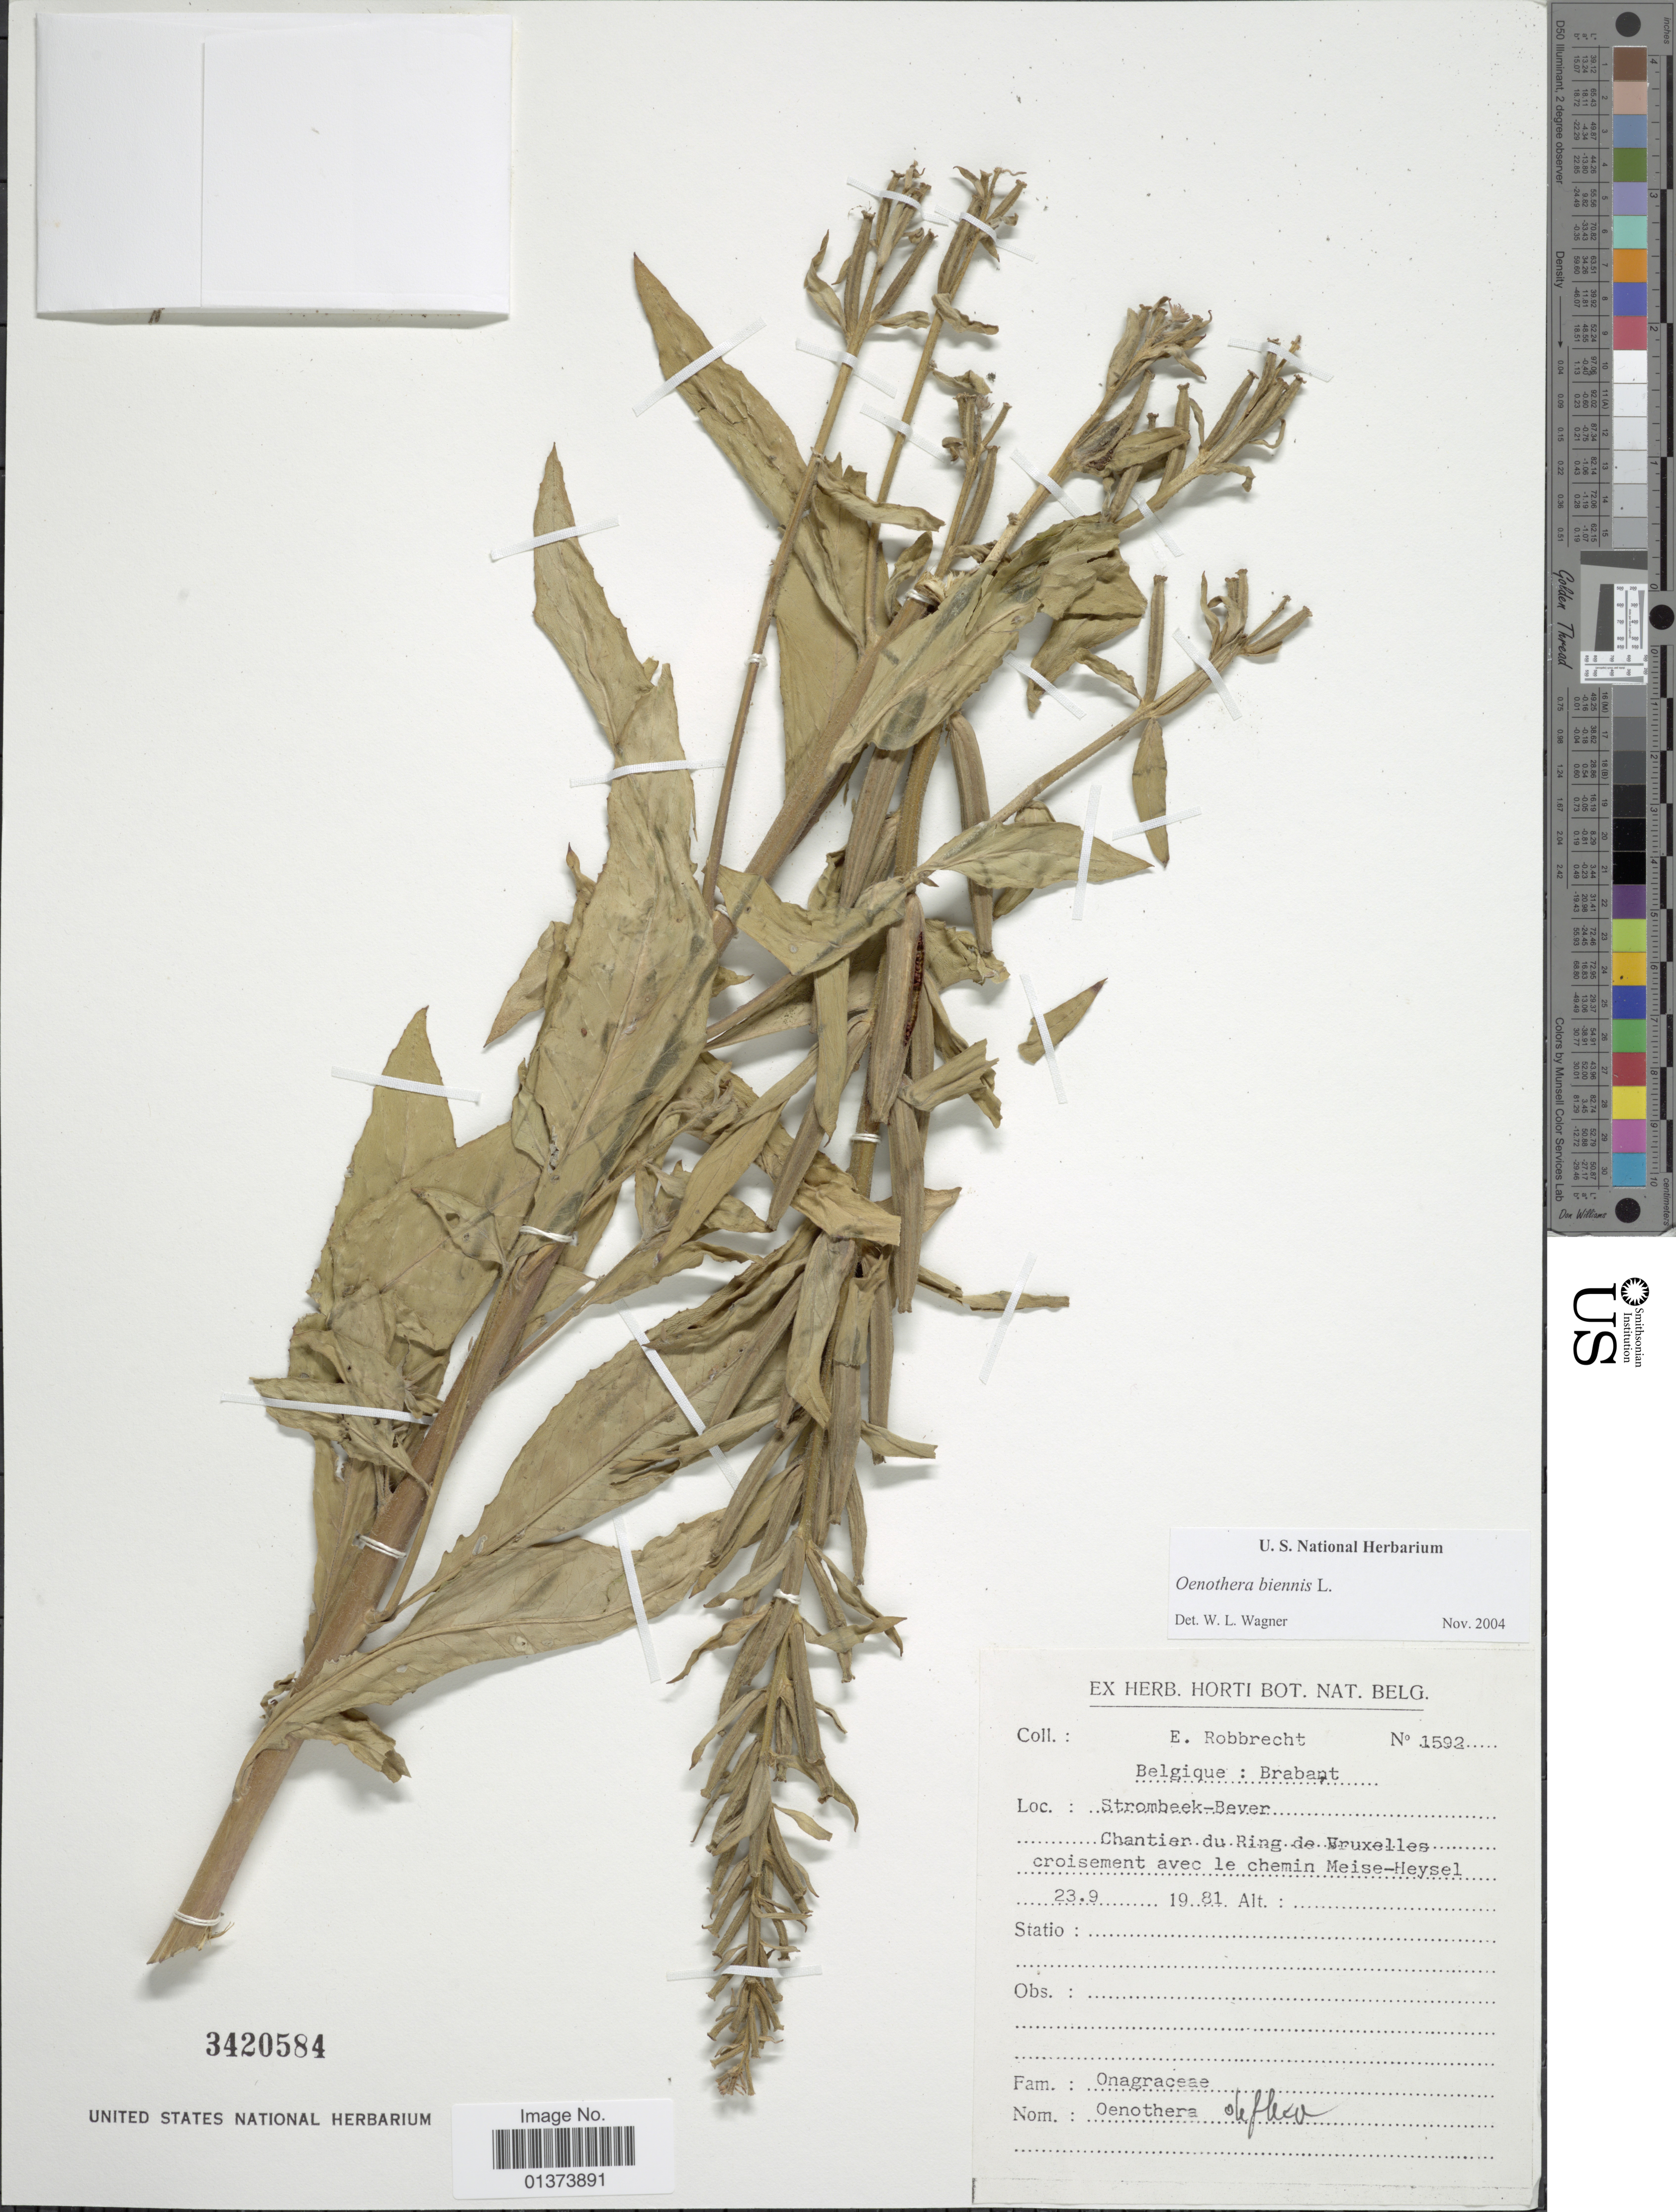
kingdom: Plantae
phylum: Tracheophyta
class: Magnoliopsida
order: Myrtales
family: Onagraceae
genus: Oenothera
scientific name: Oenothera biennis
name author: L.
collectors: E. Robbrecht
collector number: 1592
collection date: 1981-09-23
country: Belgium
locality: Brabant, Strombeek - Bever, Chantier du Ring de Fruxelles croisement avec le chemin Meise-Heysel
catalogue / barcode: US 3420584